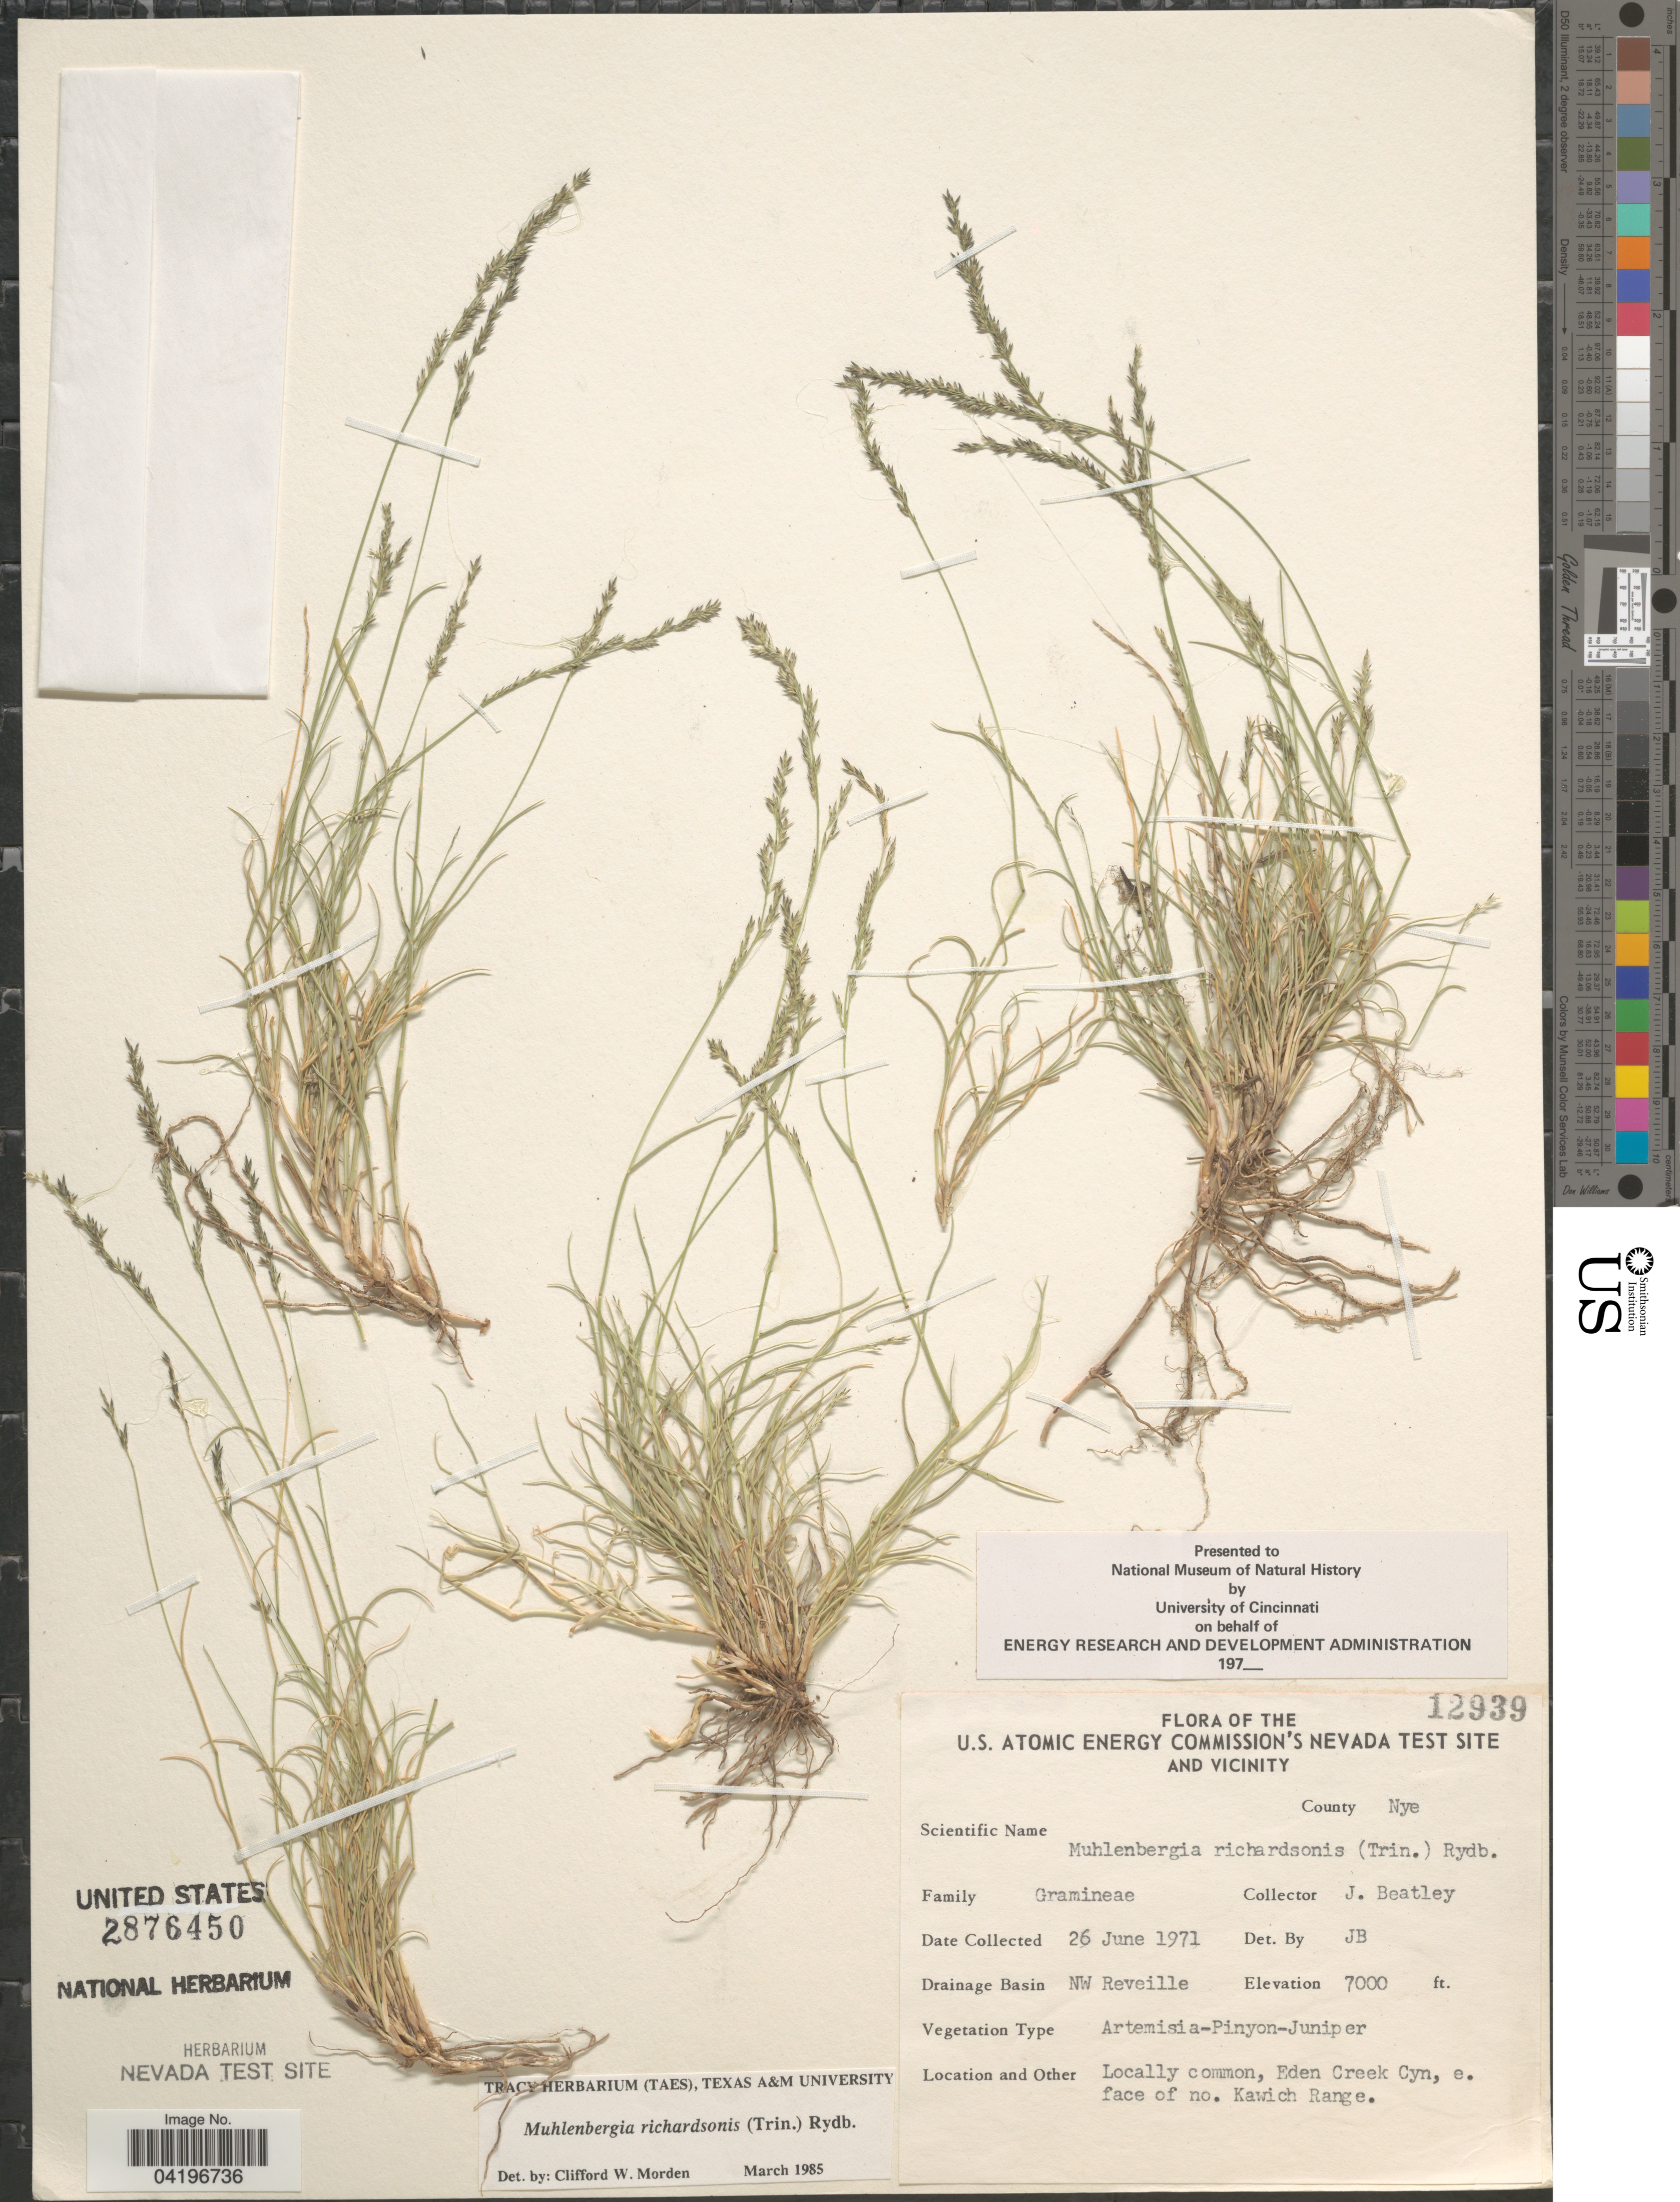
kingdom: Plantae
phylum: Tracheophyta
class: Liliopsida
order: Poales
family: Poaceae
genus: Muhlenbergia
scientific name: Muhlenbergia richardsonis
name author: (Trin.) Rydb.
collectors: J. C. Beatley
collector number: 12939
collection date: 1971-06-26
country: United States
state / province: Nevada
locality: U.S. Atomic Energy Commission's Nevada test site and vicinity. County Nye. Drainage Basin NW Reveille. Locally common, Eden Creek Cyn, e. face of no. Kawich Range.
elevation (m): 2134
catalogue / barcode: US 2876450